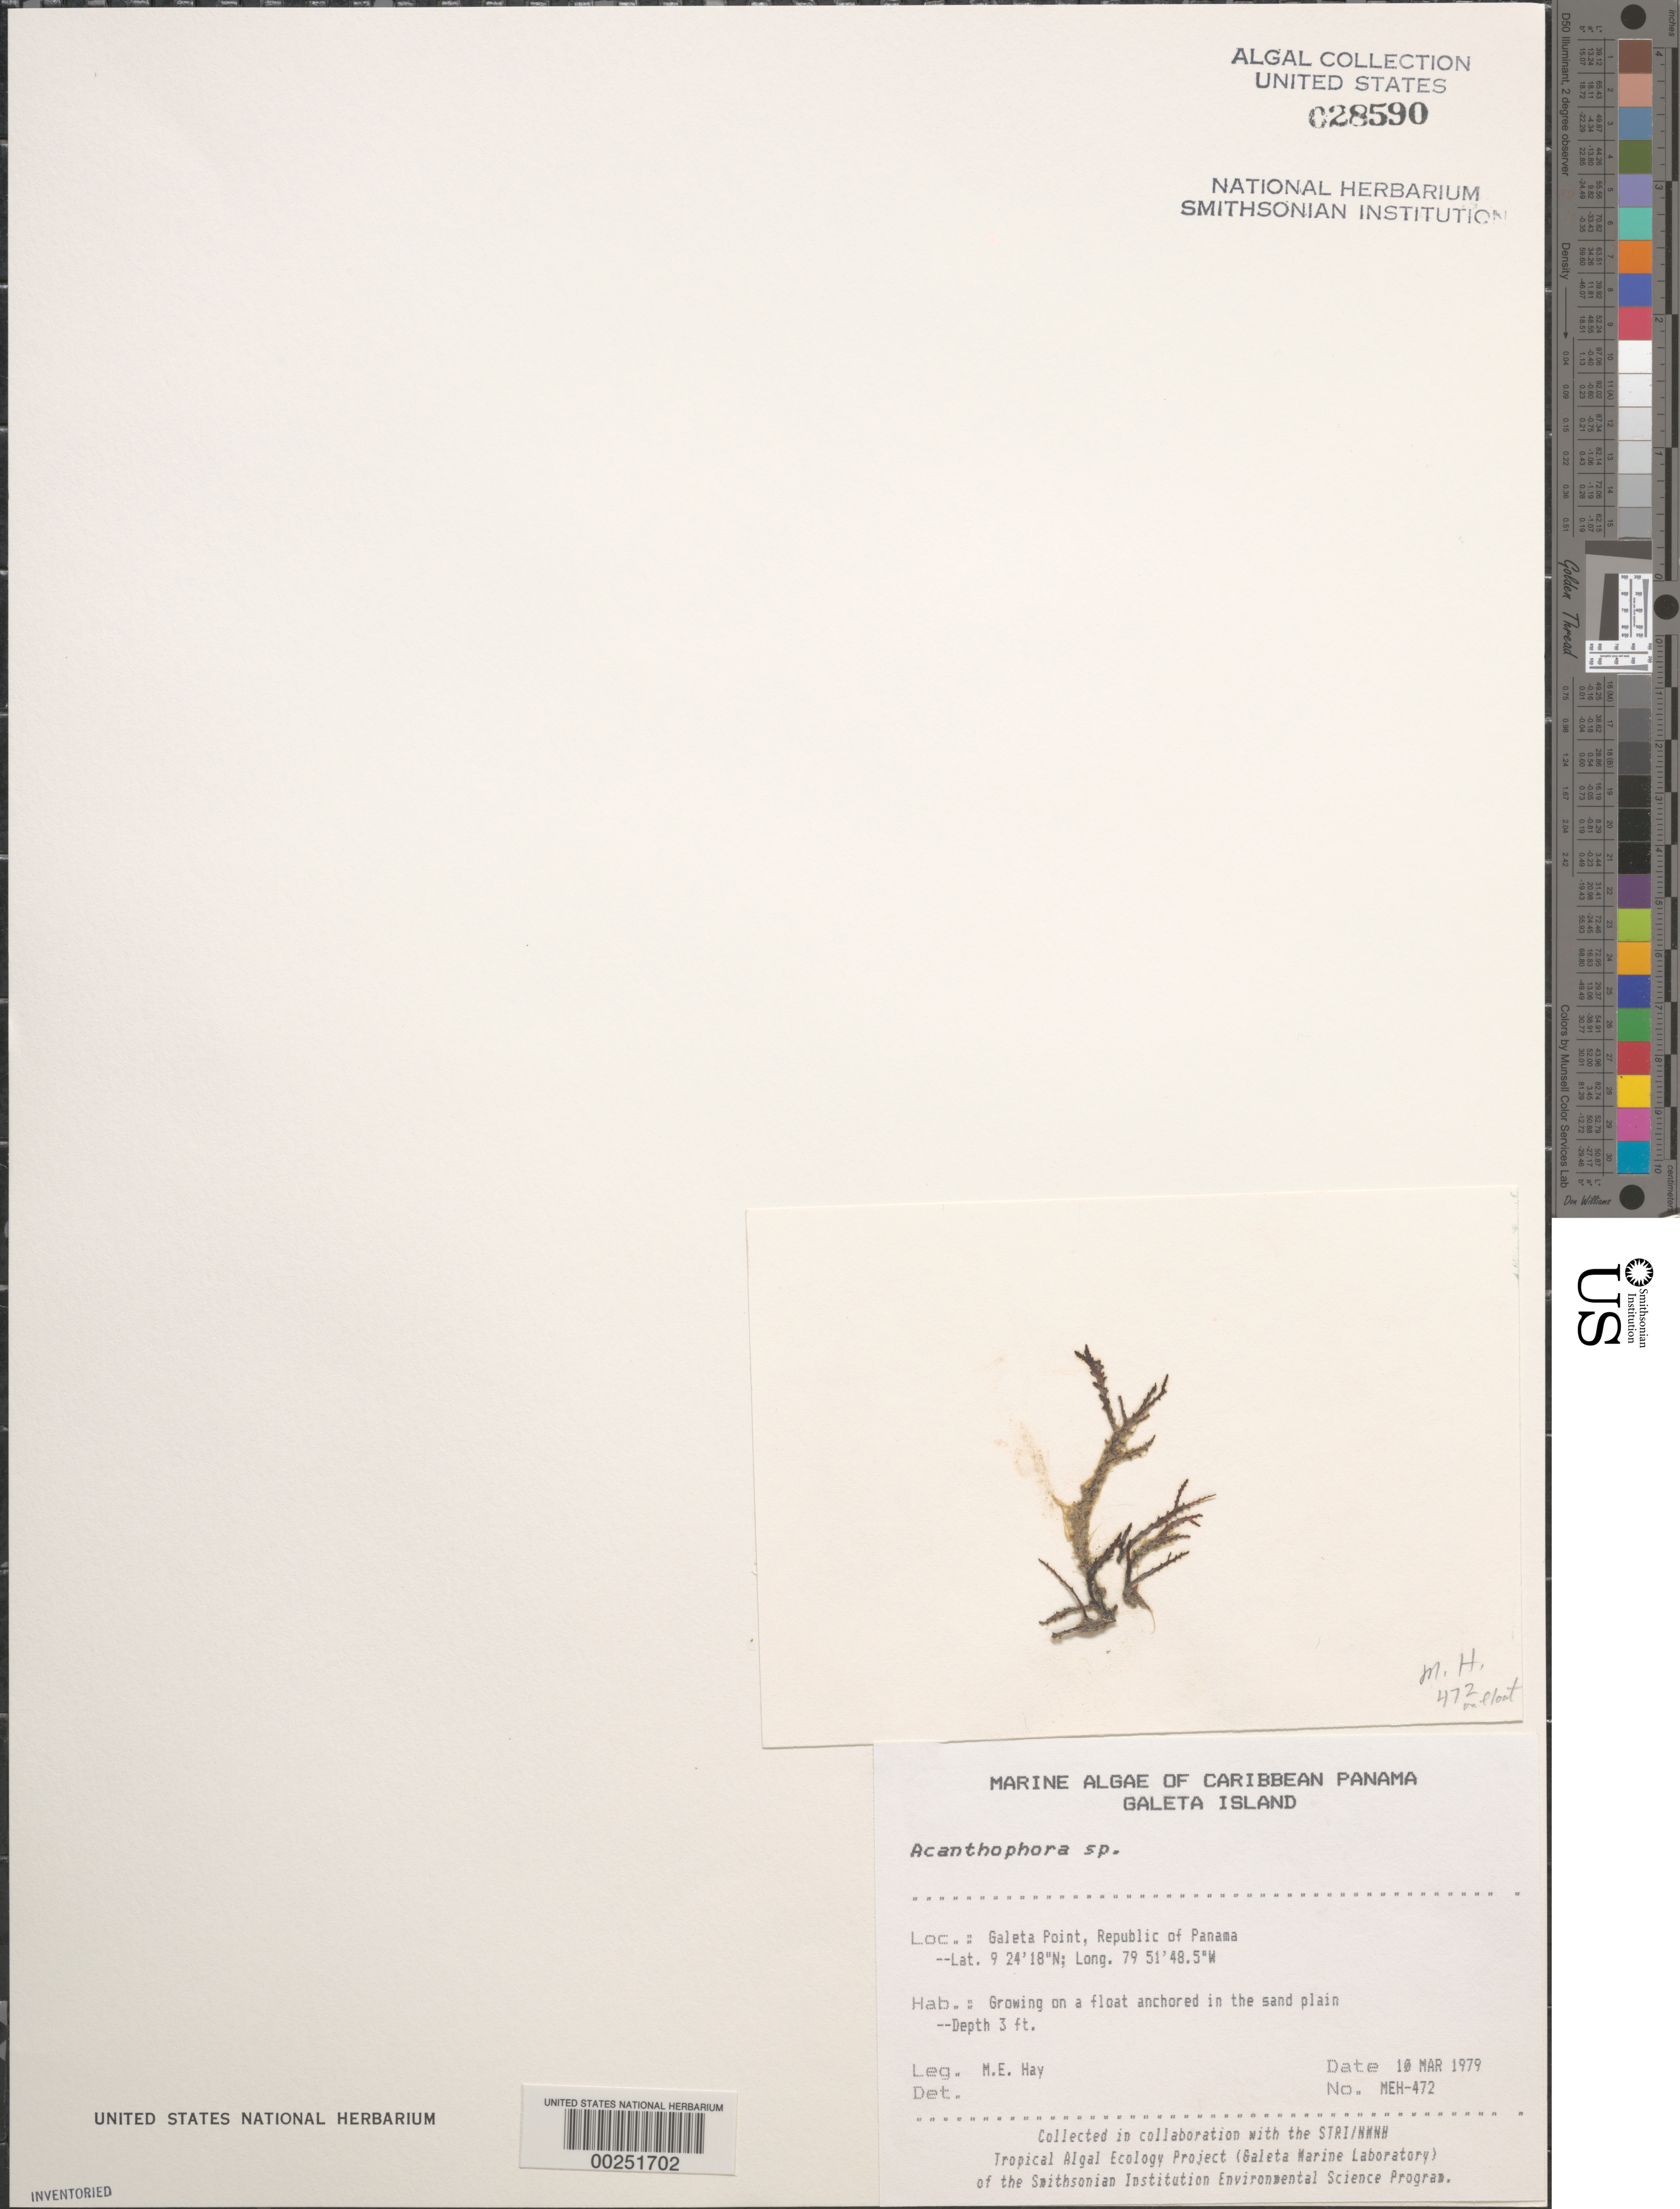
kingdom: Plantae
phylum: Rhodophyta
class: Florideophyceae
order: Ceramiales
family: Rhodomelaceae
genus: Acanthophora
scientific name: Acanthophora sp.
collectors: M. E. Hay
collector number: MEH-472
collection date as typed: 10 Mar 1979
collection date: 1979-03-10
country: Panama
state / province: Colón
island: Galeta Island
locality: Galeta Point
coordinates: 9 24' 18" N, 79 51' 48.5" W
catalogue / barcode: US 28590